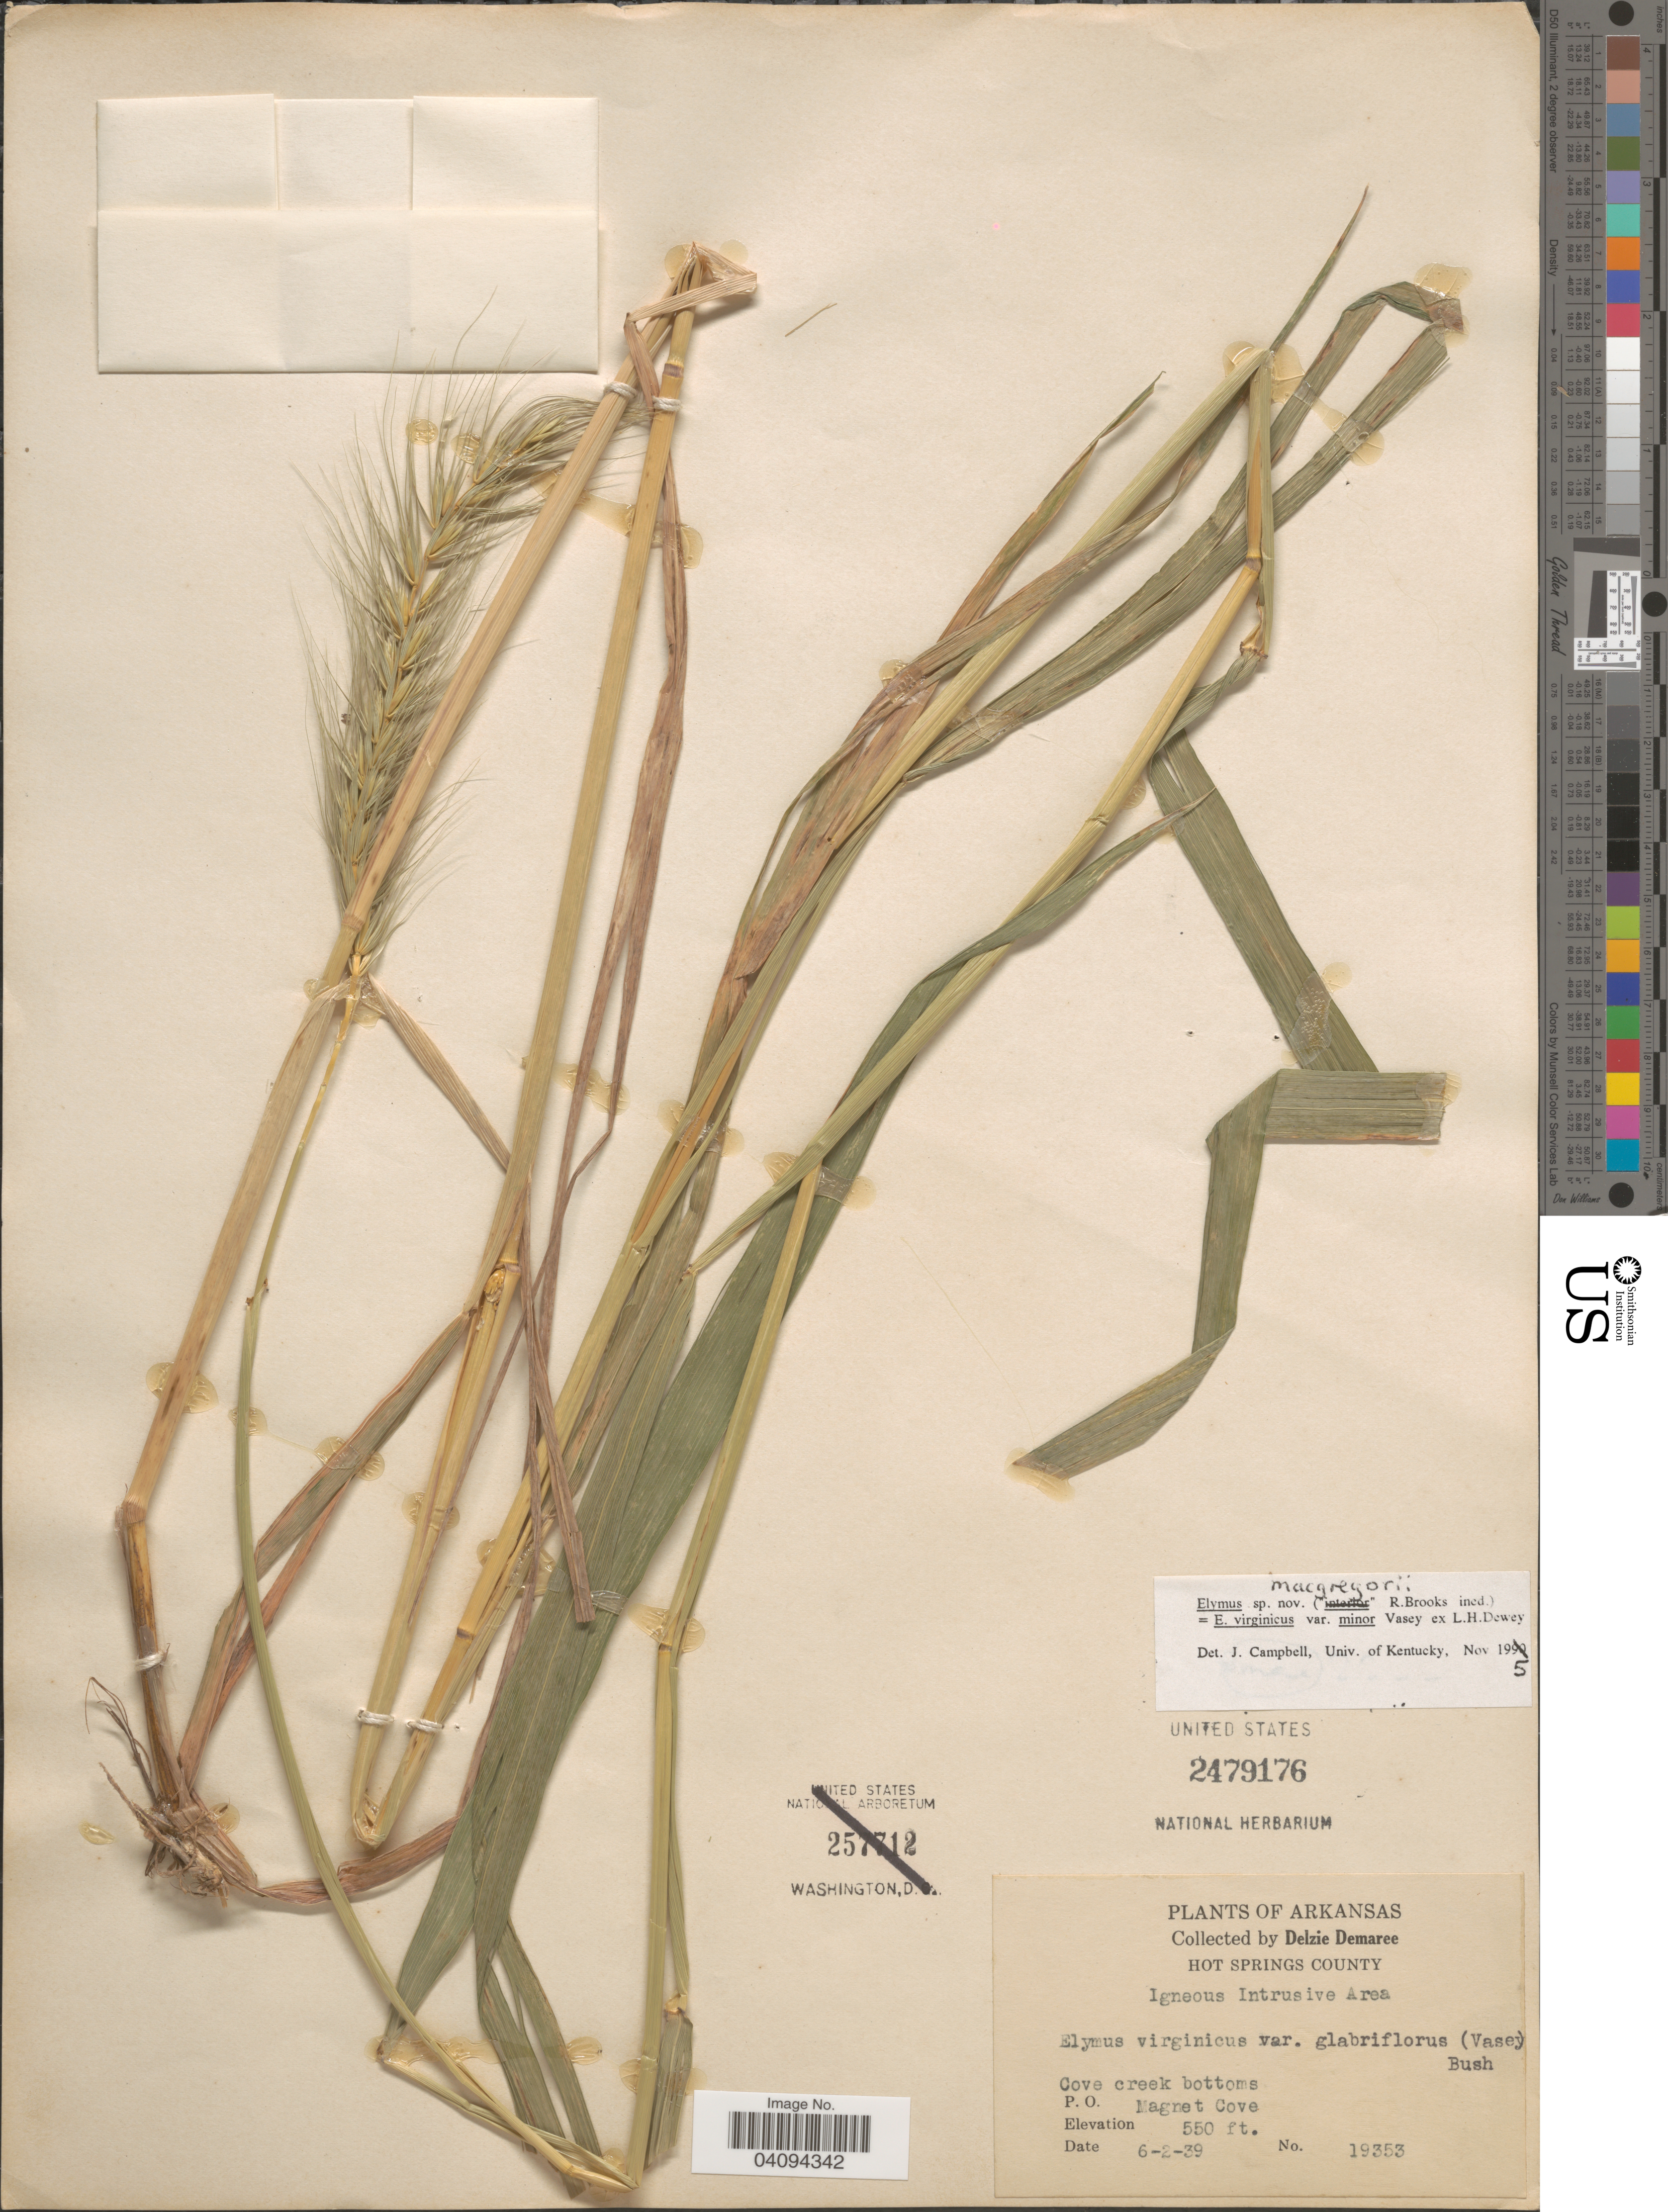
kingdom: Plantae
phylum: Tracheophyta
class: Liliopsida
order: Poales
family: Poaceae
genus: Elymus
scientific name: Elymus macgregorii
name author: R.E. Brooks & J.J.N. Campb.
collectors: D. Demaree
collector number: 19353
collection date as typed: Transcribed d/m/y: 2/6/39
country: United States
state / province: Arkansas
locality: Hot Springs County. Igneous Intrusive Area. Cove creek bottoms. P. O. Magnet Cove.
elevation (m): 168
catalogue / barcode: US 2479176